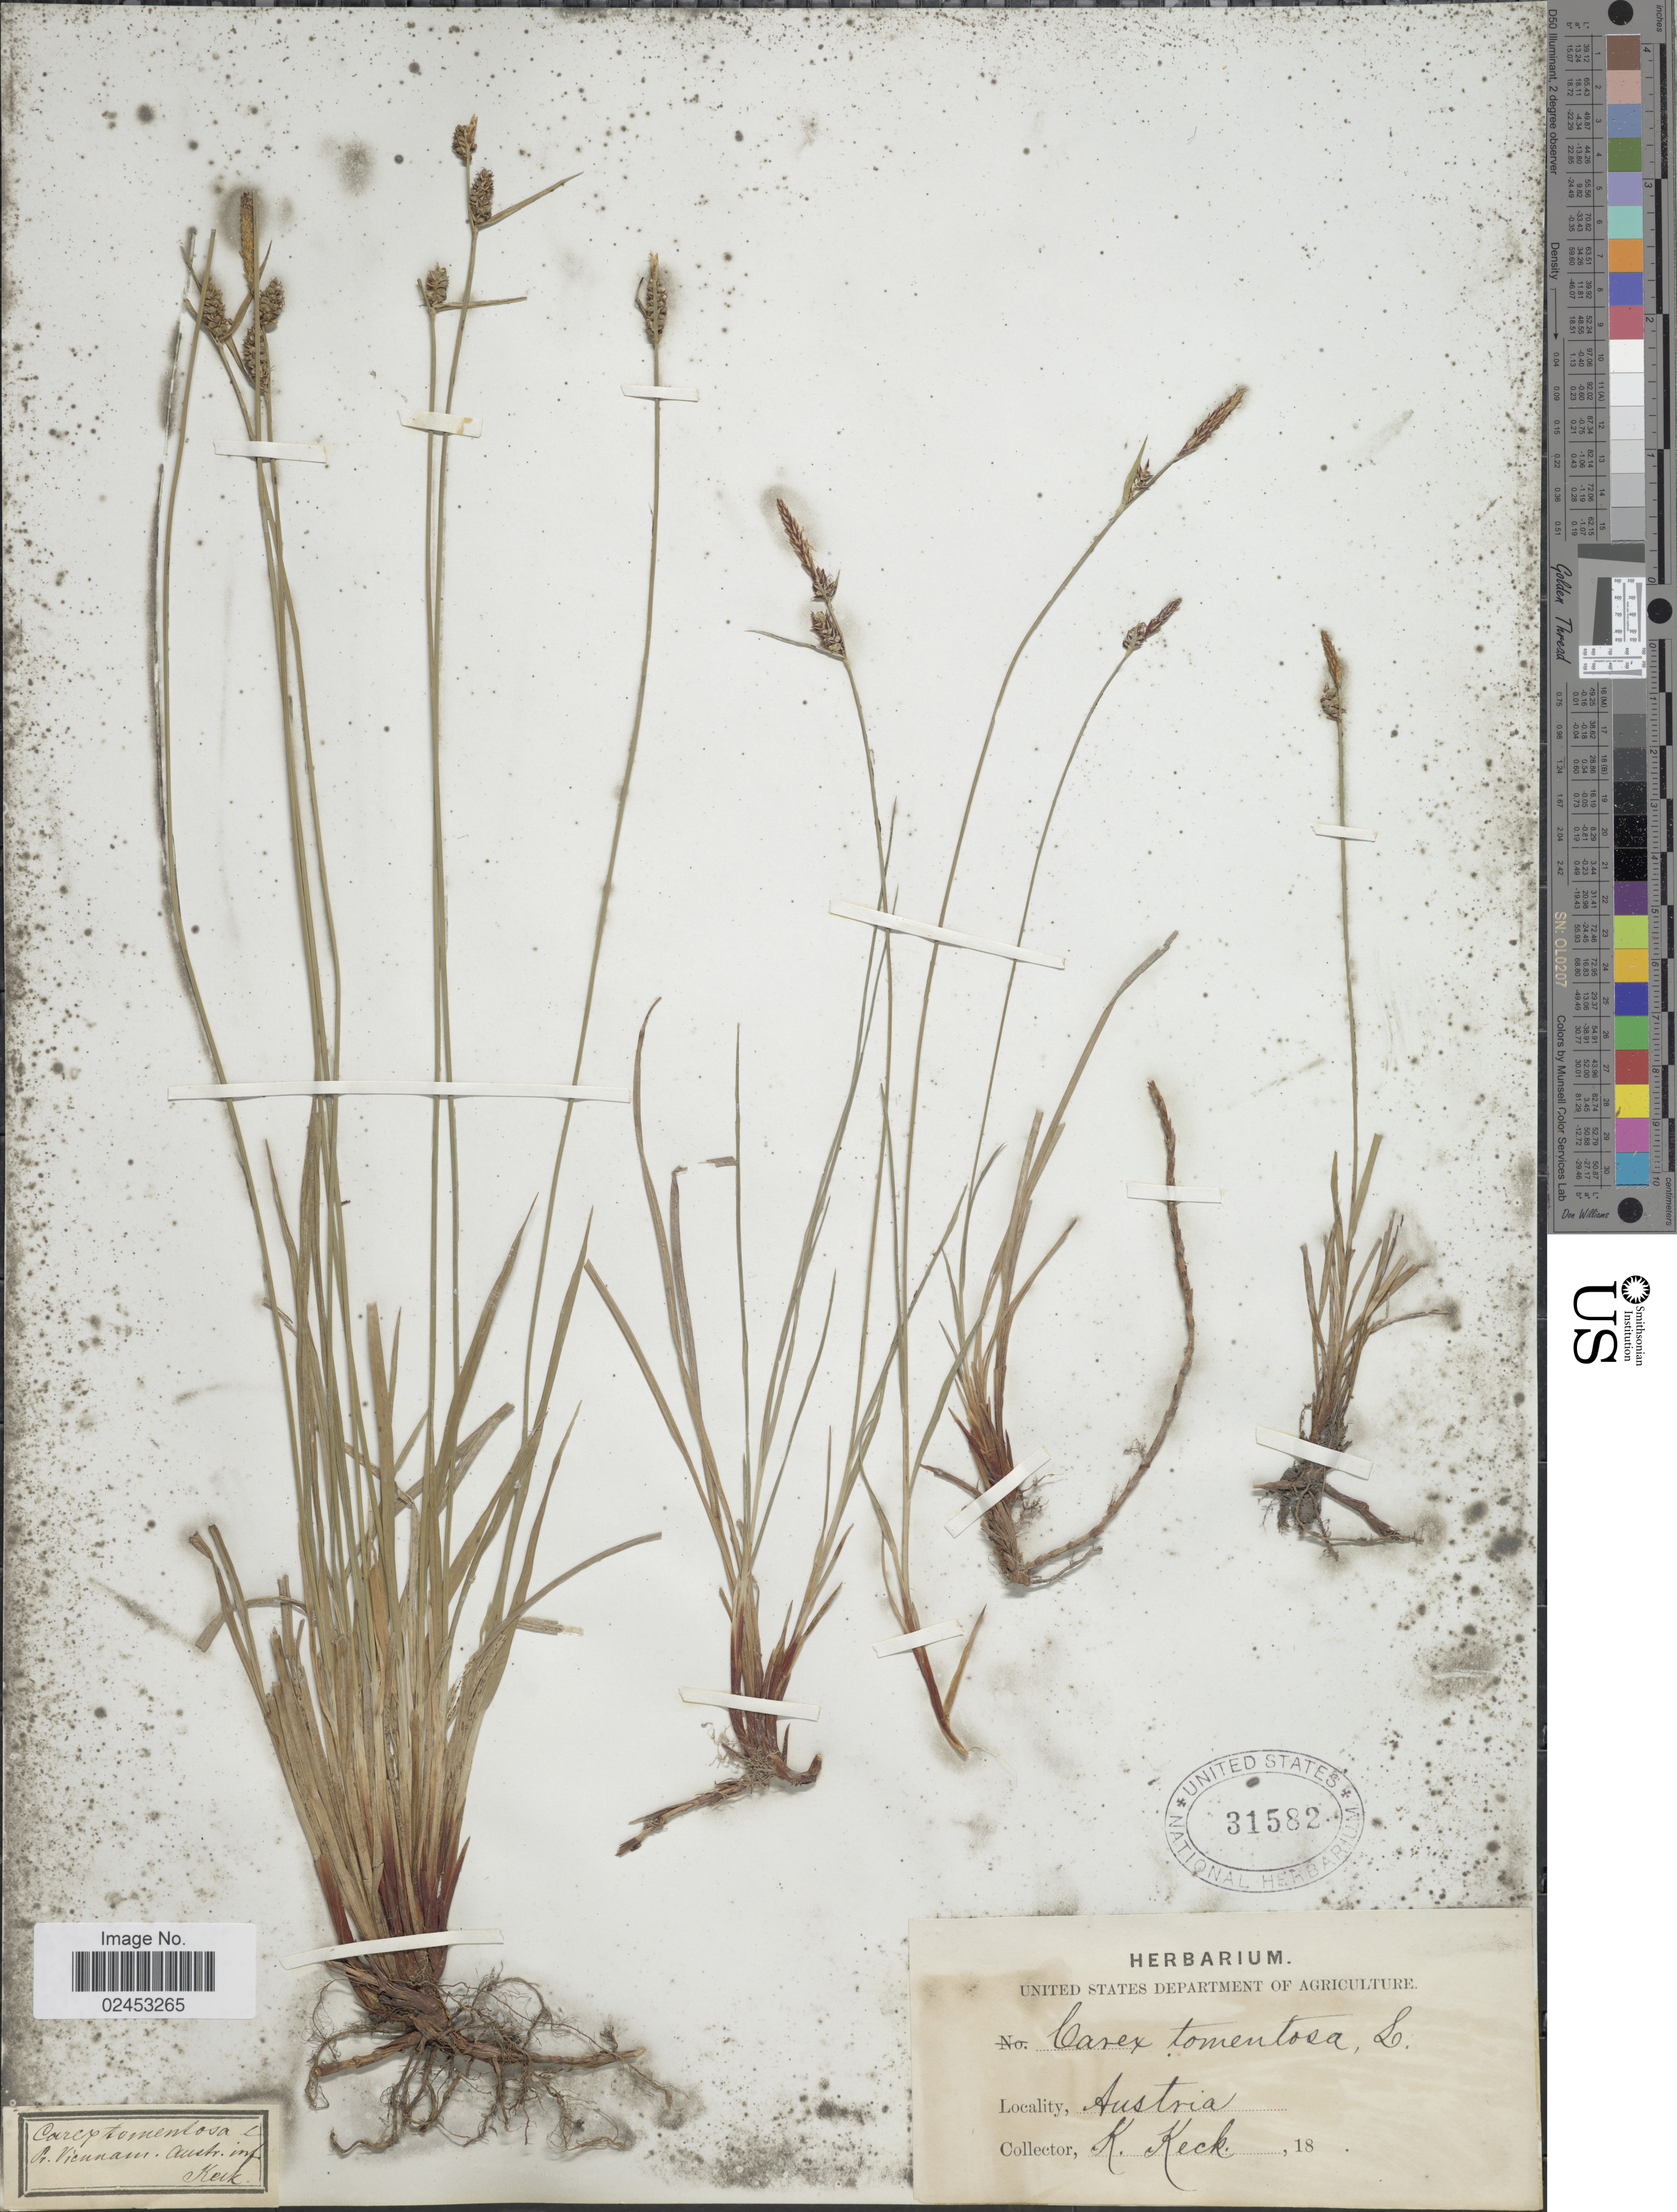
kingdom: Plantae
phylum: Tracheophyta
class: Liliopsida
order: Poales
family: Cyperaceae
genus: Carex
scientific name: Carex tomentosa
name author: L.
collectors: K. Keck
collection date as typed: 18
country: Austria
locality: Pr. Viennam, Austr. inf.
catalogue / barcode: US 31582